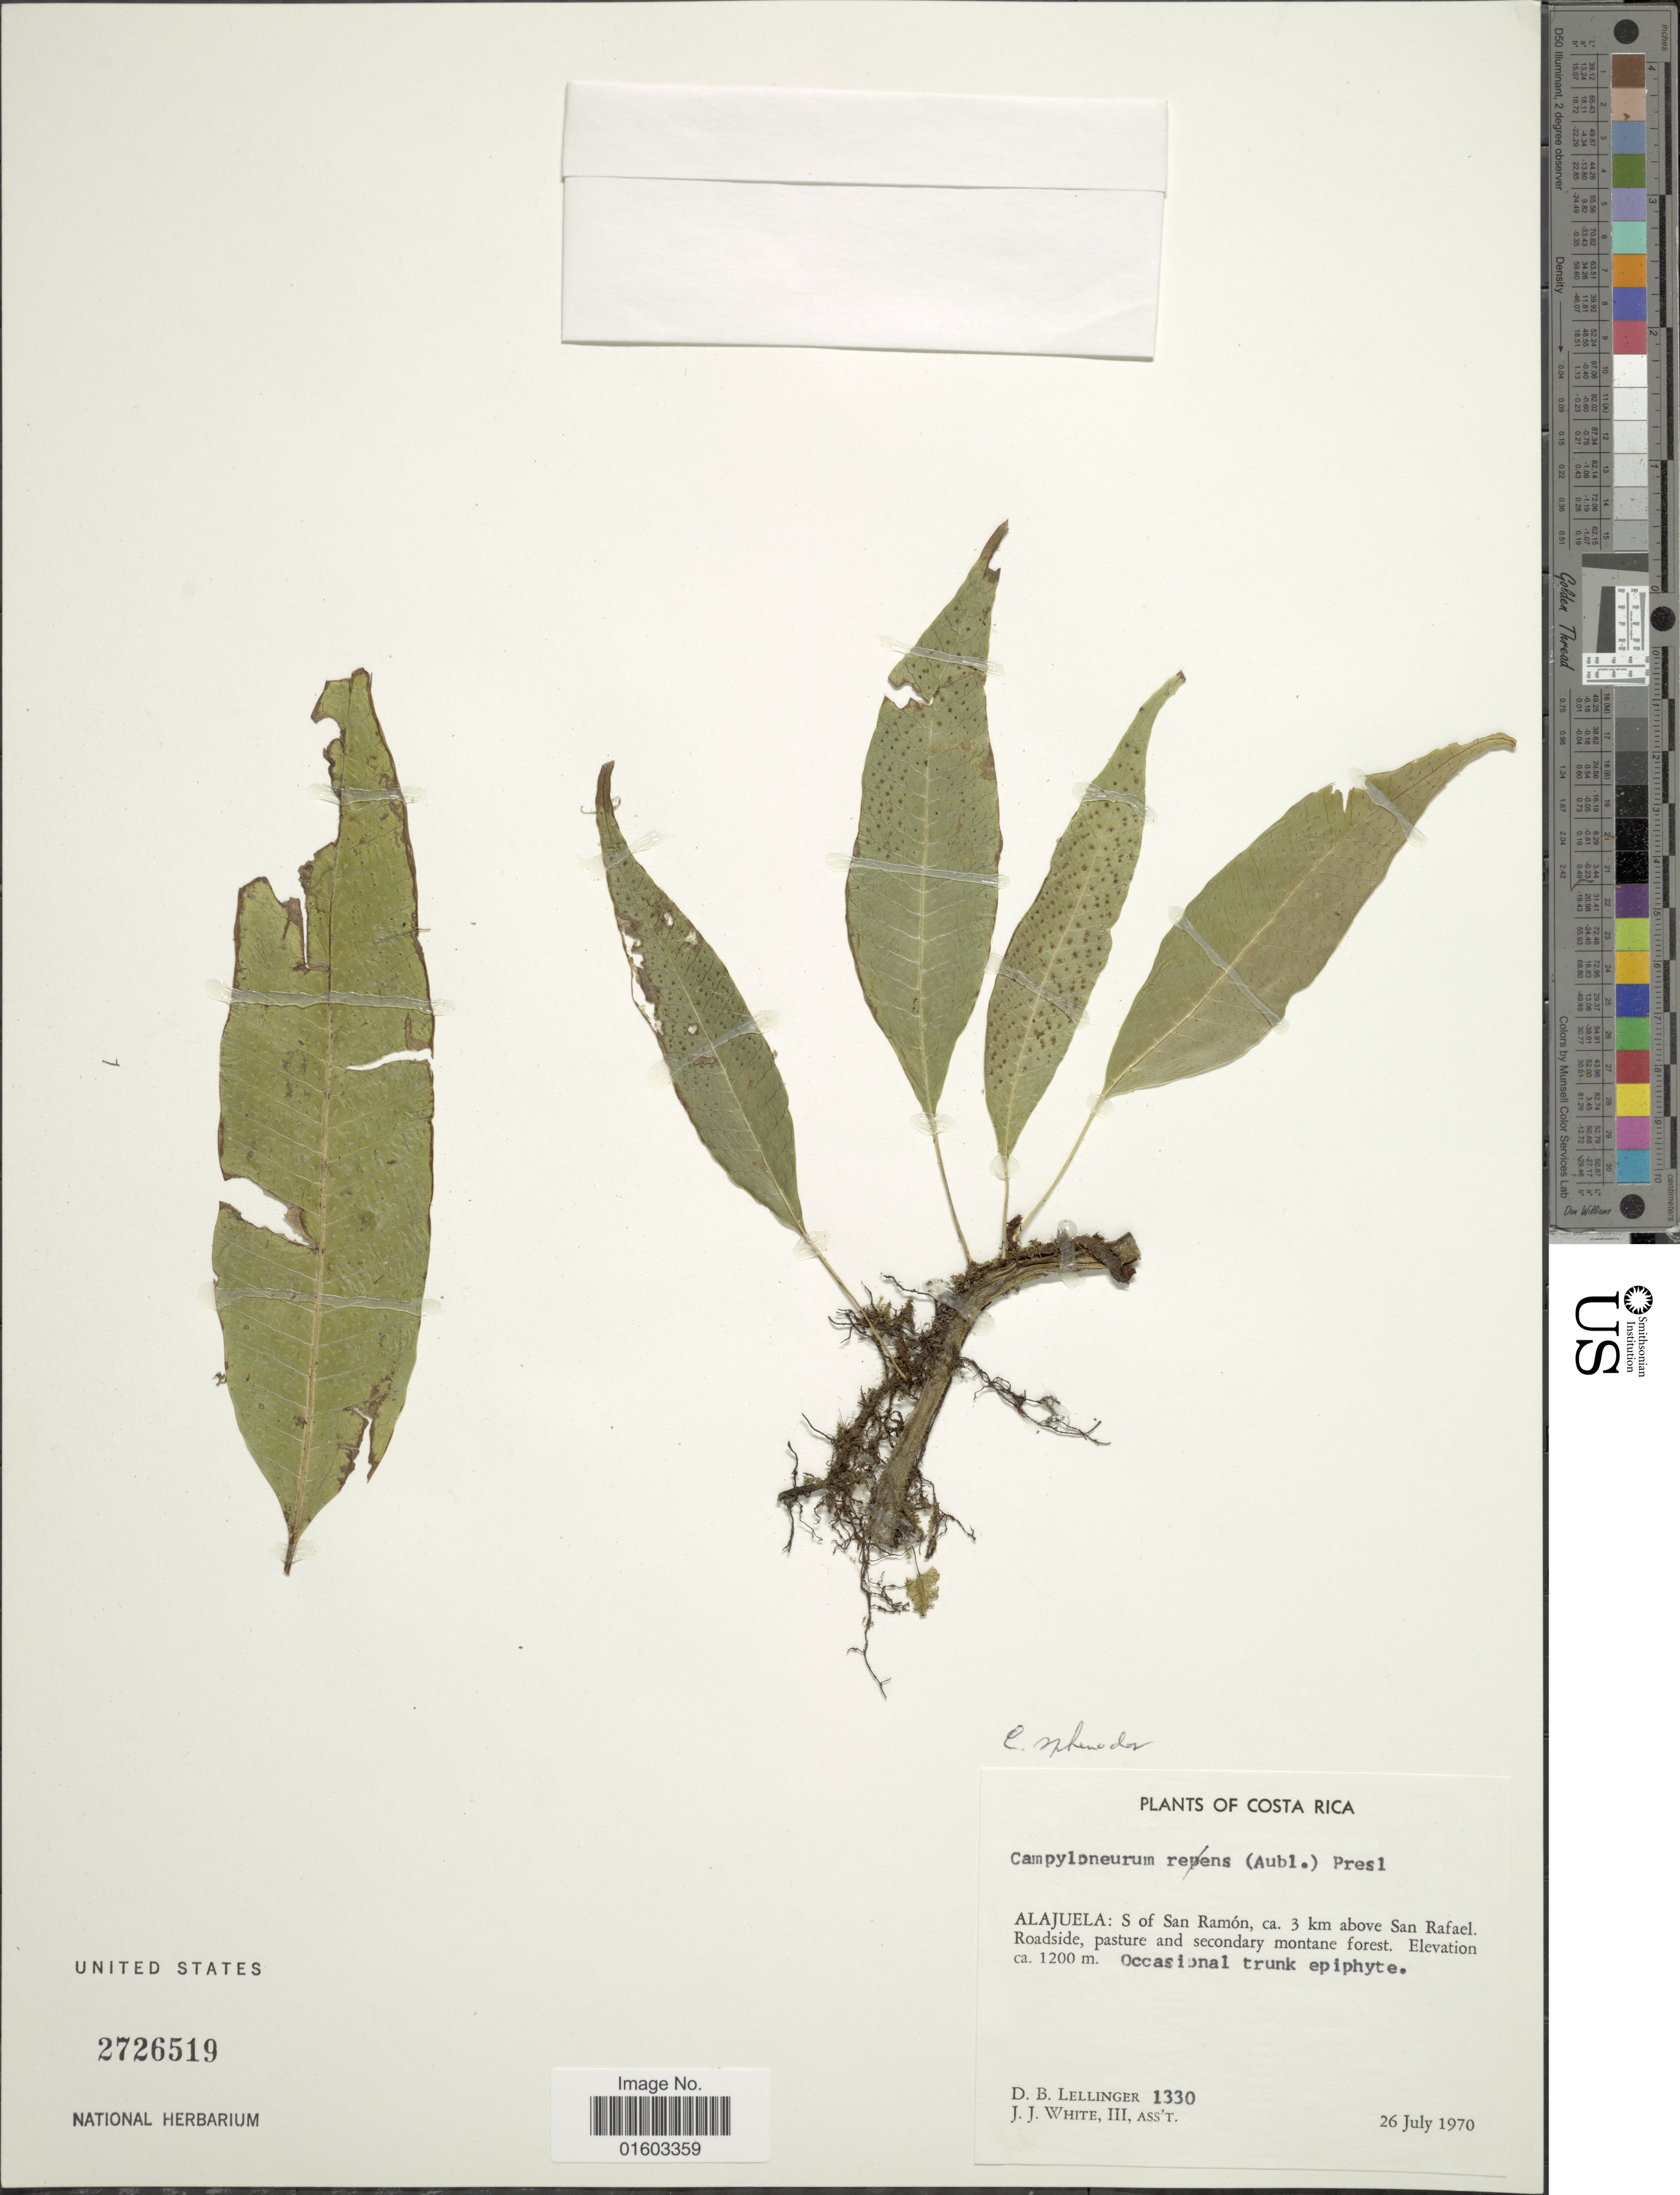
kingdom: Plantae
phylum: Tracheophyta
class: Polypodiopsida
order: Polypodiales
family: Polypodiaceae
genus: Campyloneurum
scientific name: Campyloneurum wercklei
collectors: D. B. Lellinger & J. J. White III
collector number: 1330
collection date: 1970-07-26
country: Costa Rica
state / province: Alajuela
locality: S of San Ramon, 3 km above San Rafael. Roadside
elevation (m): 1200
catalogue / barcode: US 2726519